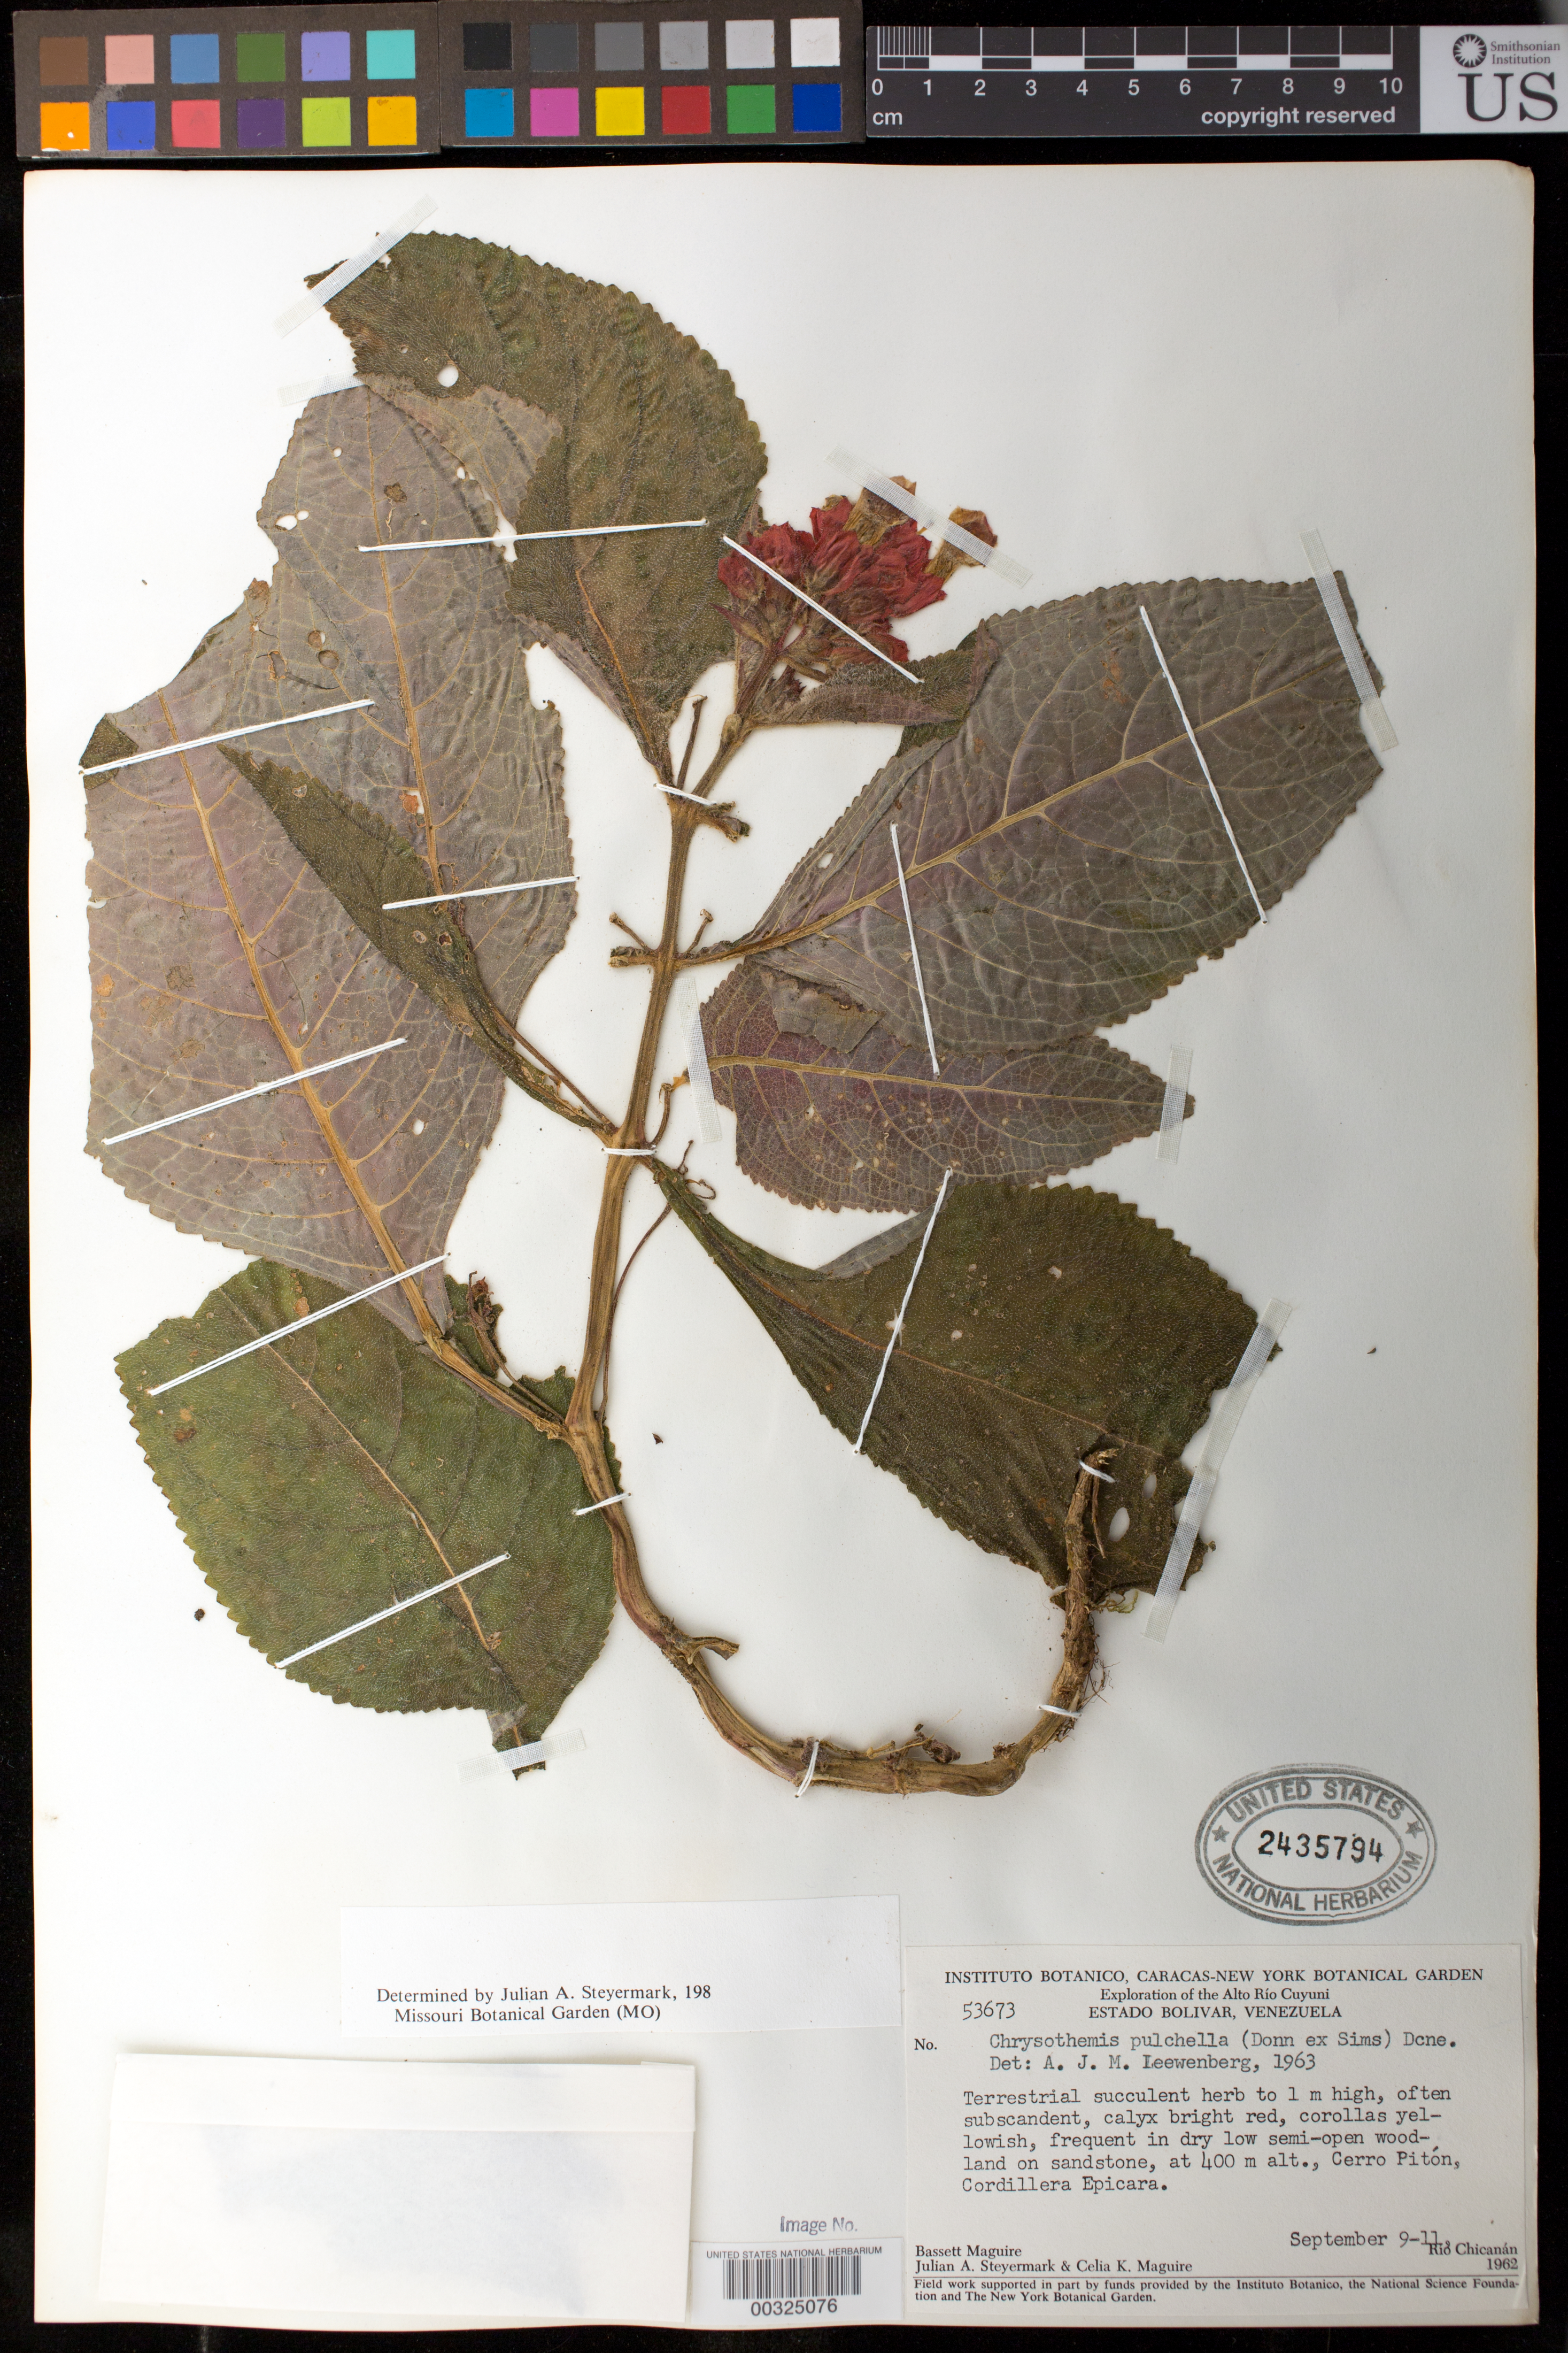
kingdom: Plantae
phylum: Tracheophyta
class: Magnoliopsida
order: Lamiales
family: Gesneriaceae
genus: Chrysothemis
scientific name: Chrysothemis pulchella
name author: (Donn ex Sims) Decne.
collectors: B. Maguire, J. Steyermark & C. K. Maguire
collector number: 53673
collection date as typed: Sep 1962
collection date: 1962-09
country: Venezuela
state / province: Bolívar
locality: Cerro Piton, Cordillera Epicara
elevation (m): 400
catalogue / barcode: US 2435794